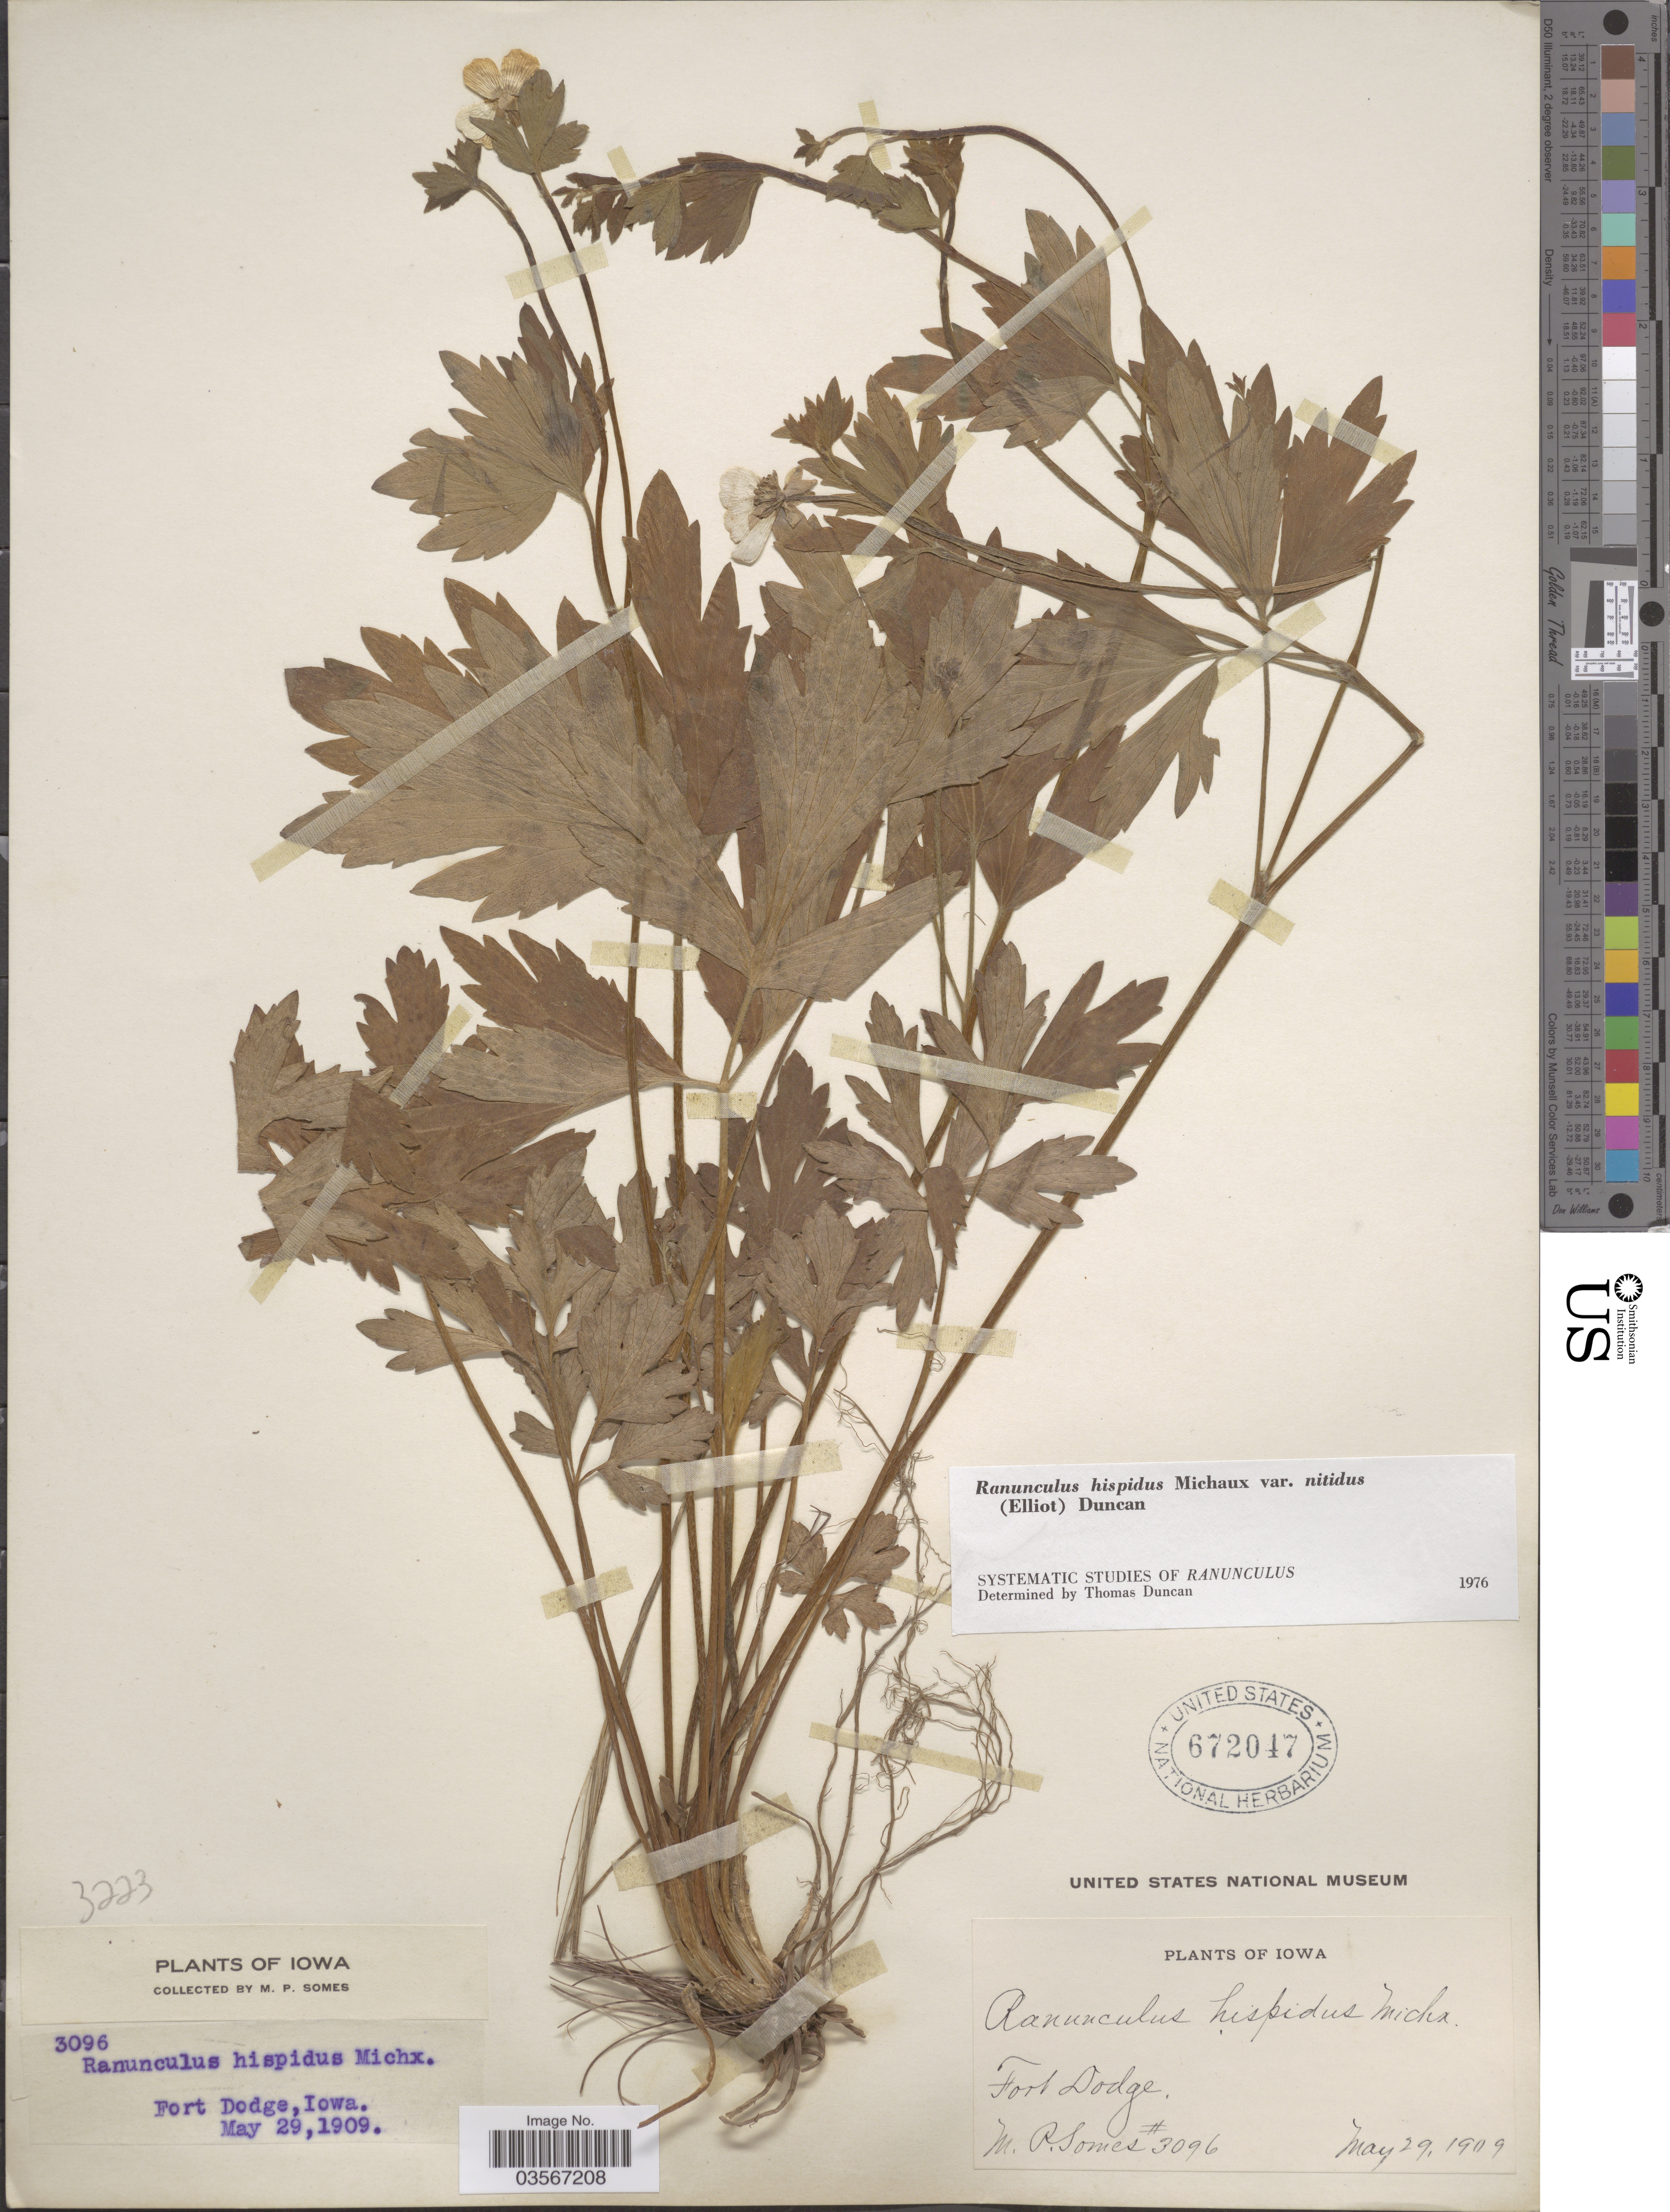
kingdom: Plantae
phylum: Tracheophyta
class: Magnoliopsida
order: Ranunculales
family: Ranunculaceae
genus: Ranunculus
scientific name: Ranunculus hispidus var. nitidus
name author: (Chapm.) T. Duncan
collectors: M. Somes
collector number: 3096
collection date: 1909-05-29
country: United States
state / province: Iowa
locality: Fort Dodge.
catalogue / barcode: US 672047